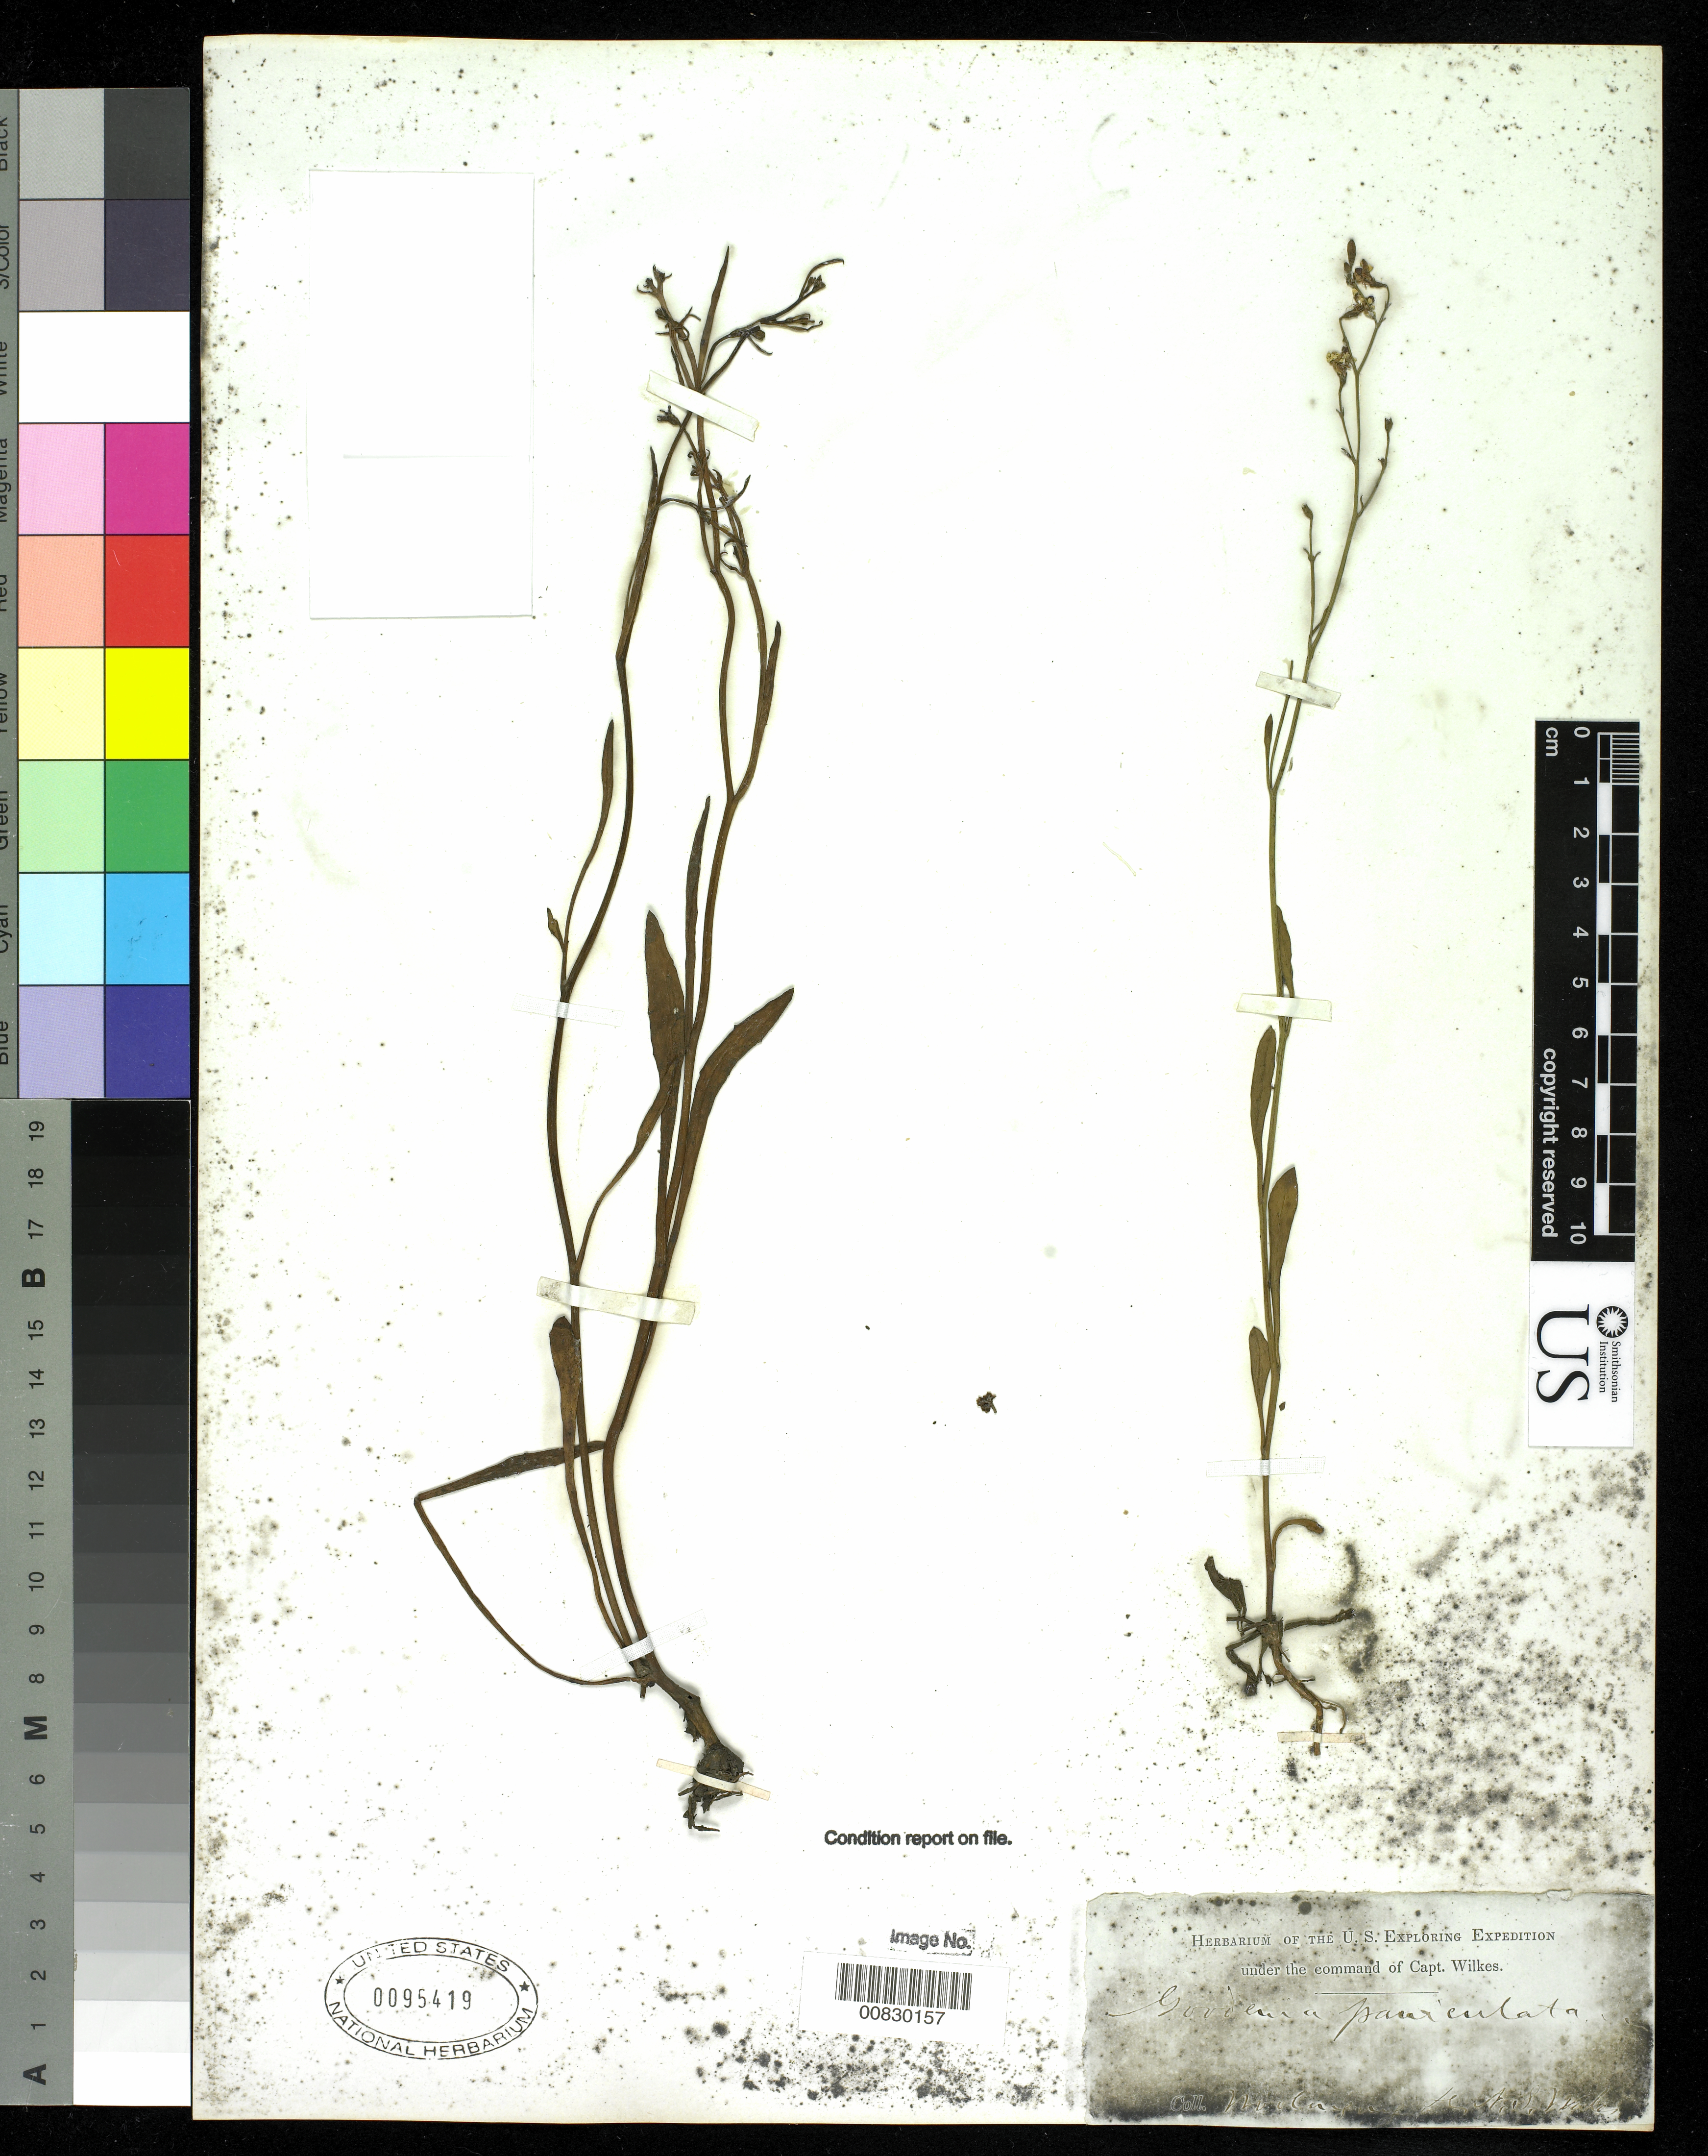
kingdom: Plantae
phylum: Tracheophyta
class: Magnoliopsida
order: Asterales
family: Goodeniaceae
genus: Goodenia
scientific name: Goodenia paniculata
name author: L.S. Sm.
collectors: Wilkes Explor. Exped.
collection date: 1838/1842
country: Australia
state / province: New South Wales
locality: Woolongong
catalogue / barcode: US 95419